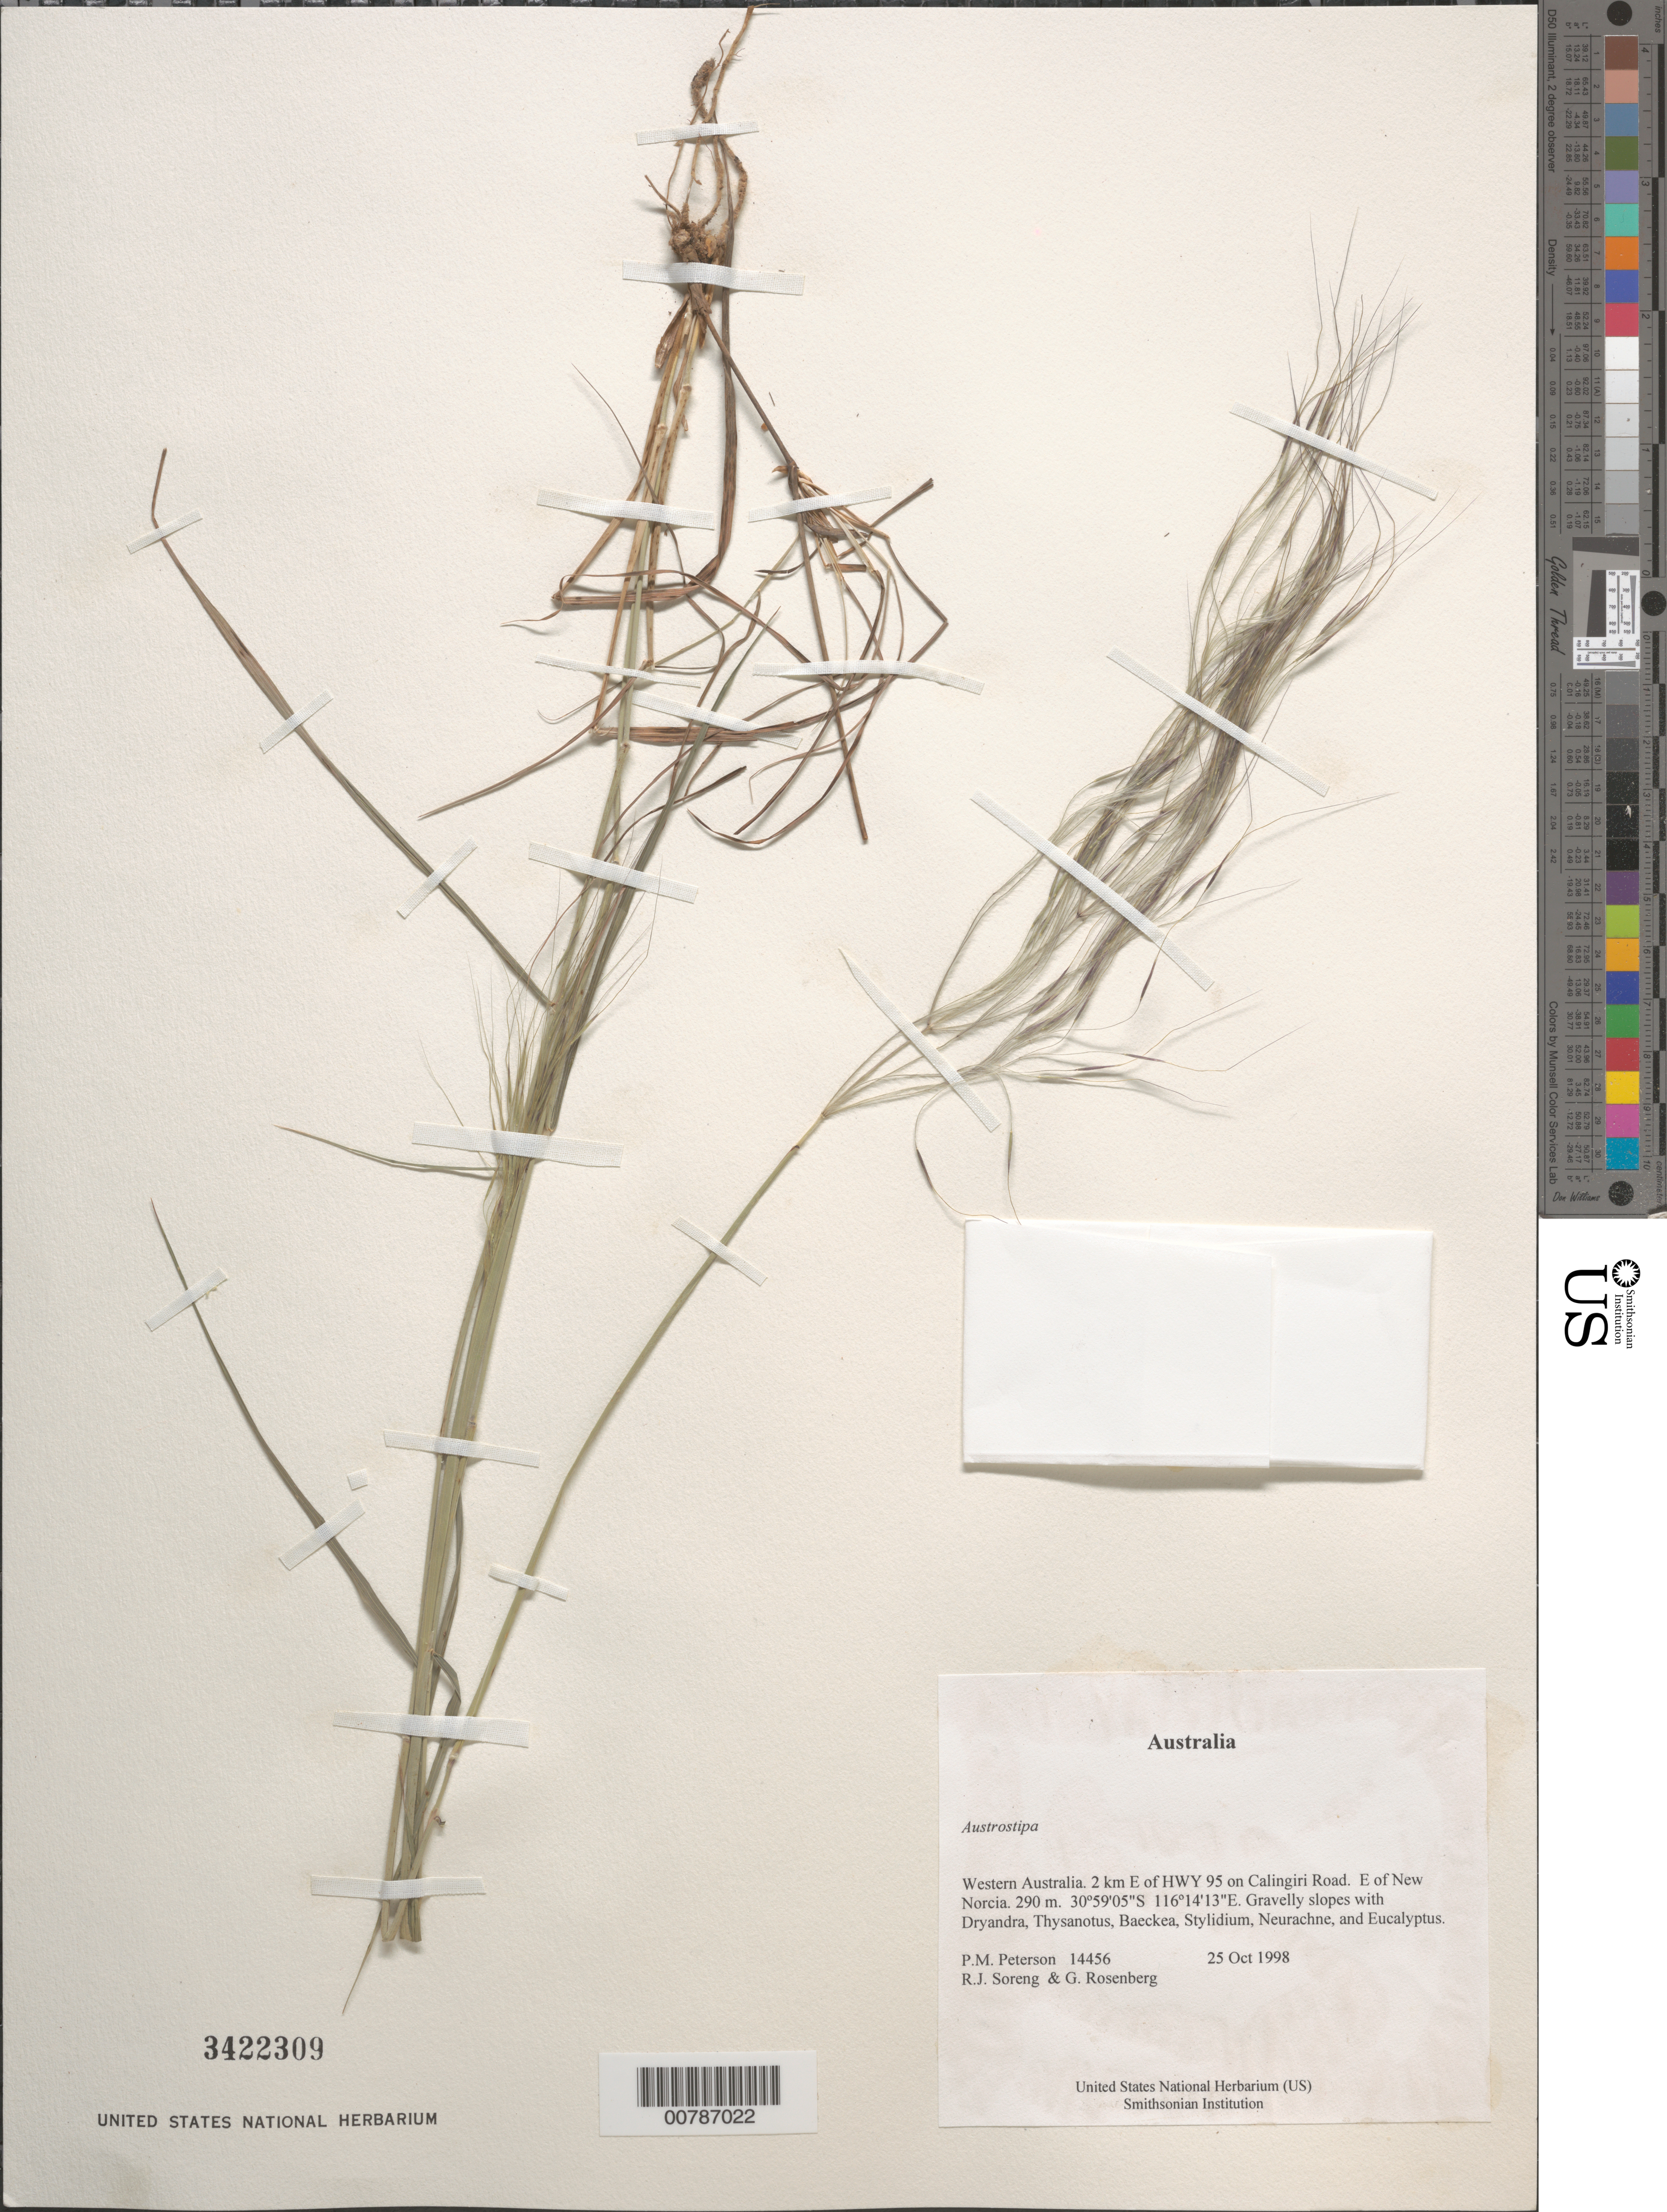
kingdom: Plantae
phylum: Tracheophyta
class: Liliopsida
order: Poales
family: Poaceae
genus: Austrostipa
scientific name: Austrostipa sp.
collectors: P. M. Peterson, R. J. Soreng & G. Rosenberg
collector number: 14456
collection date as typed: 25 Oct 1998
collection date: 1998-10-25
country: Australia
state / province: Western Australia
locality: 2 km E of HWY 95 on Calingiri Road. E of New Norcia.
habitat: Gravelly slopes with Dryandra, Thysanotus, Baeckea, Stylidium, Neurachne, and Eucalyptus.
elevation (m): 290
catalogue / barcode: US 3422309